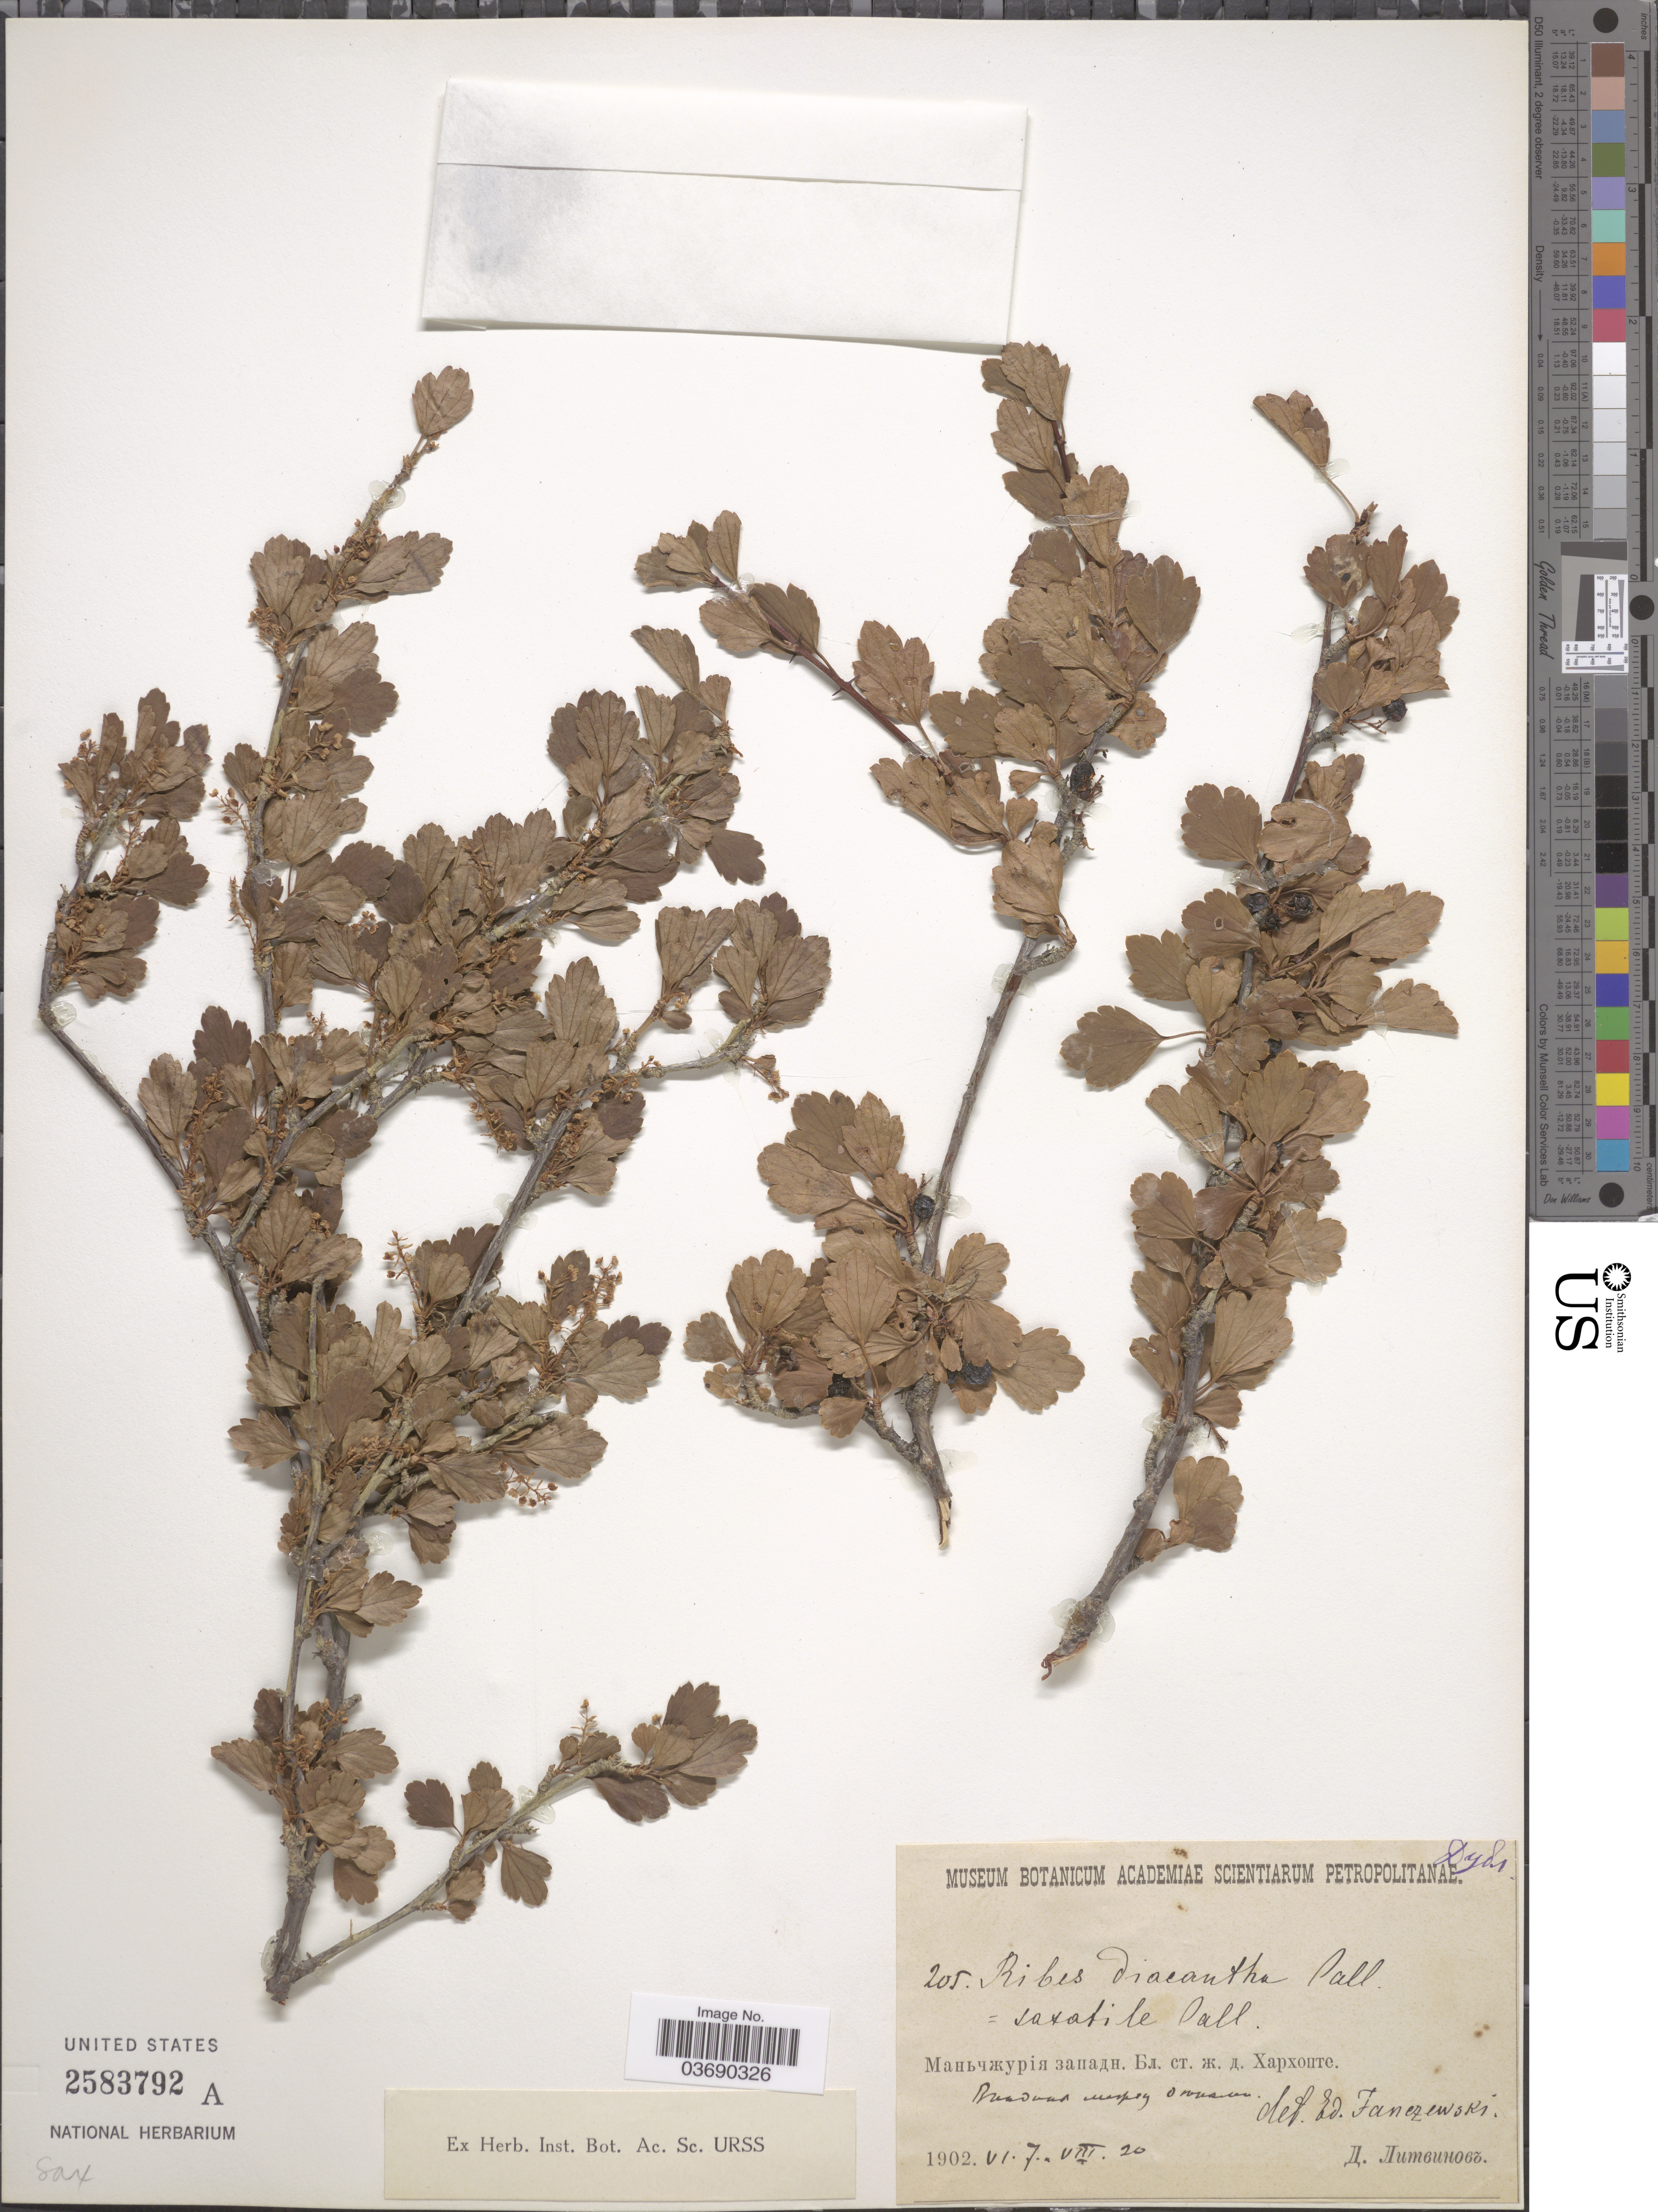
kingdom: Plantae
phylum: Tracheophyta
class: Magnoliopsida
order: Saxifragales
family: Grossulariaceae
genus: Ribes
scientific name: Ribes orientale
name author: Desf.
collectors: D. Litvinov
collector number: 205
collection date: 1902-06-07/1902-08-20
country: China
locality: Manchuria, near railroad station Kharkhopte.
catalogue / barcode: US 2583792A